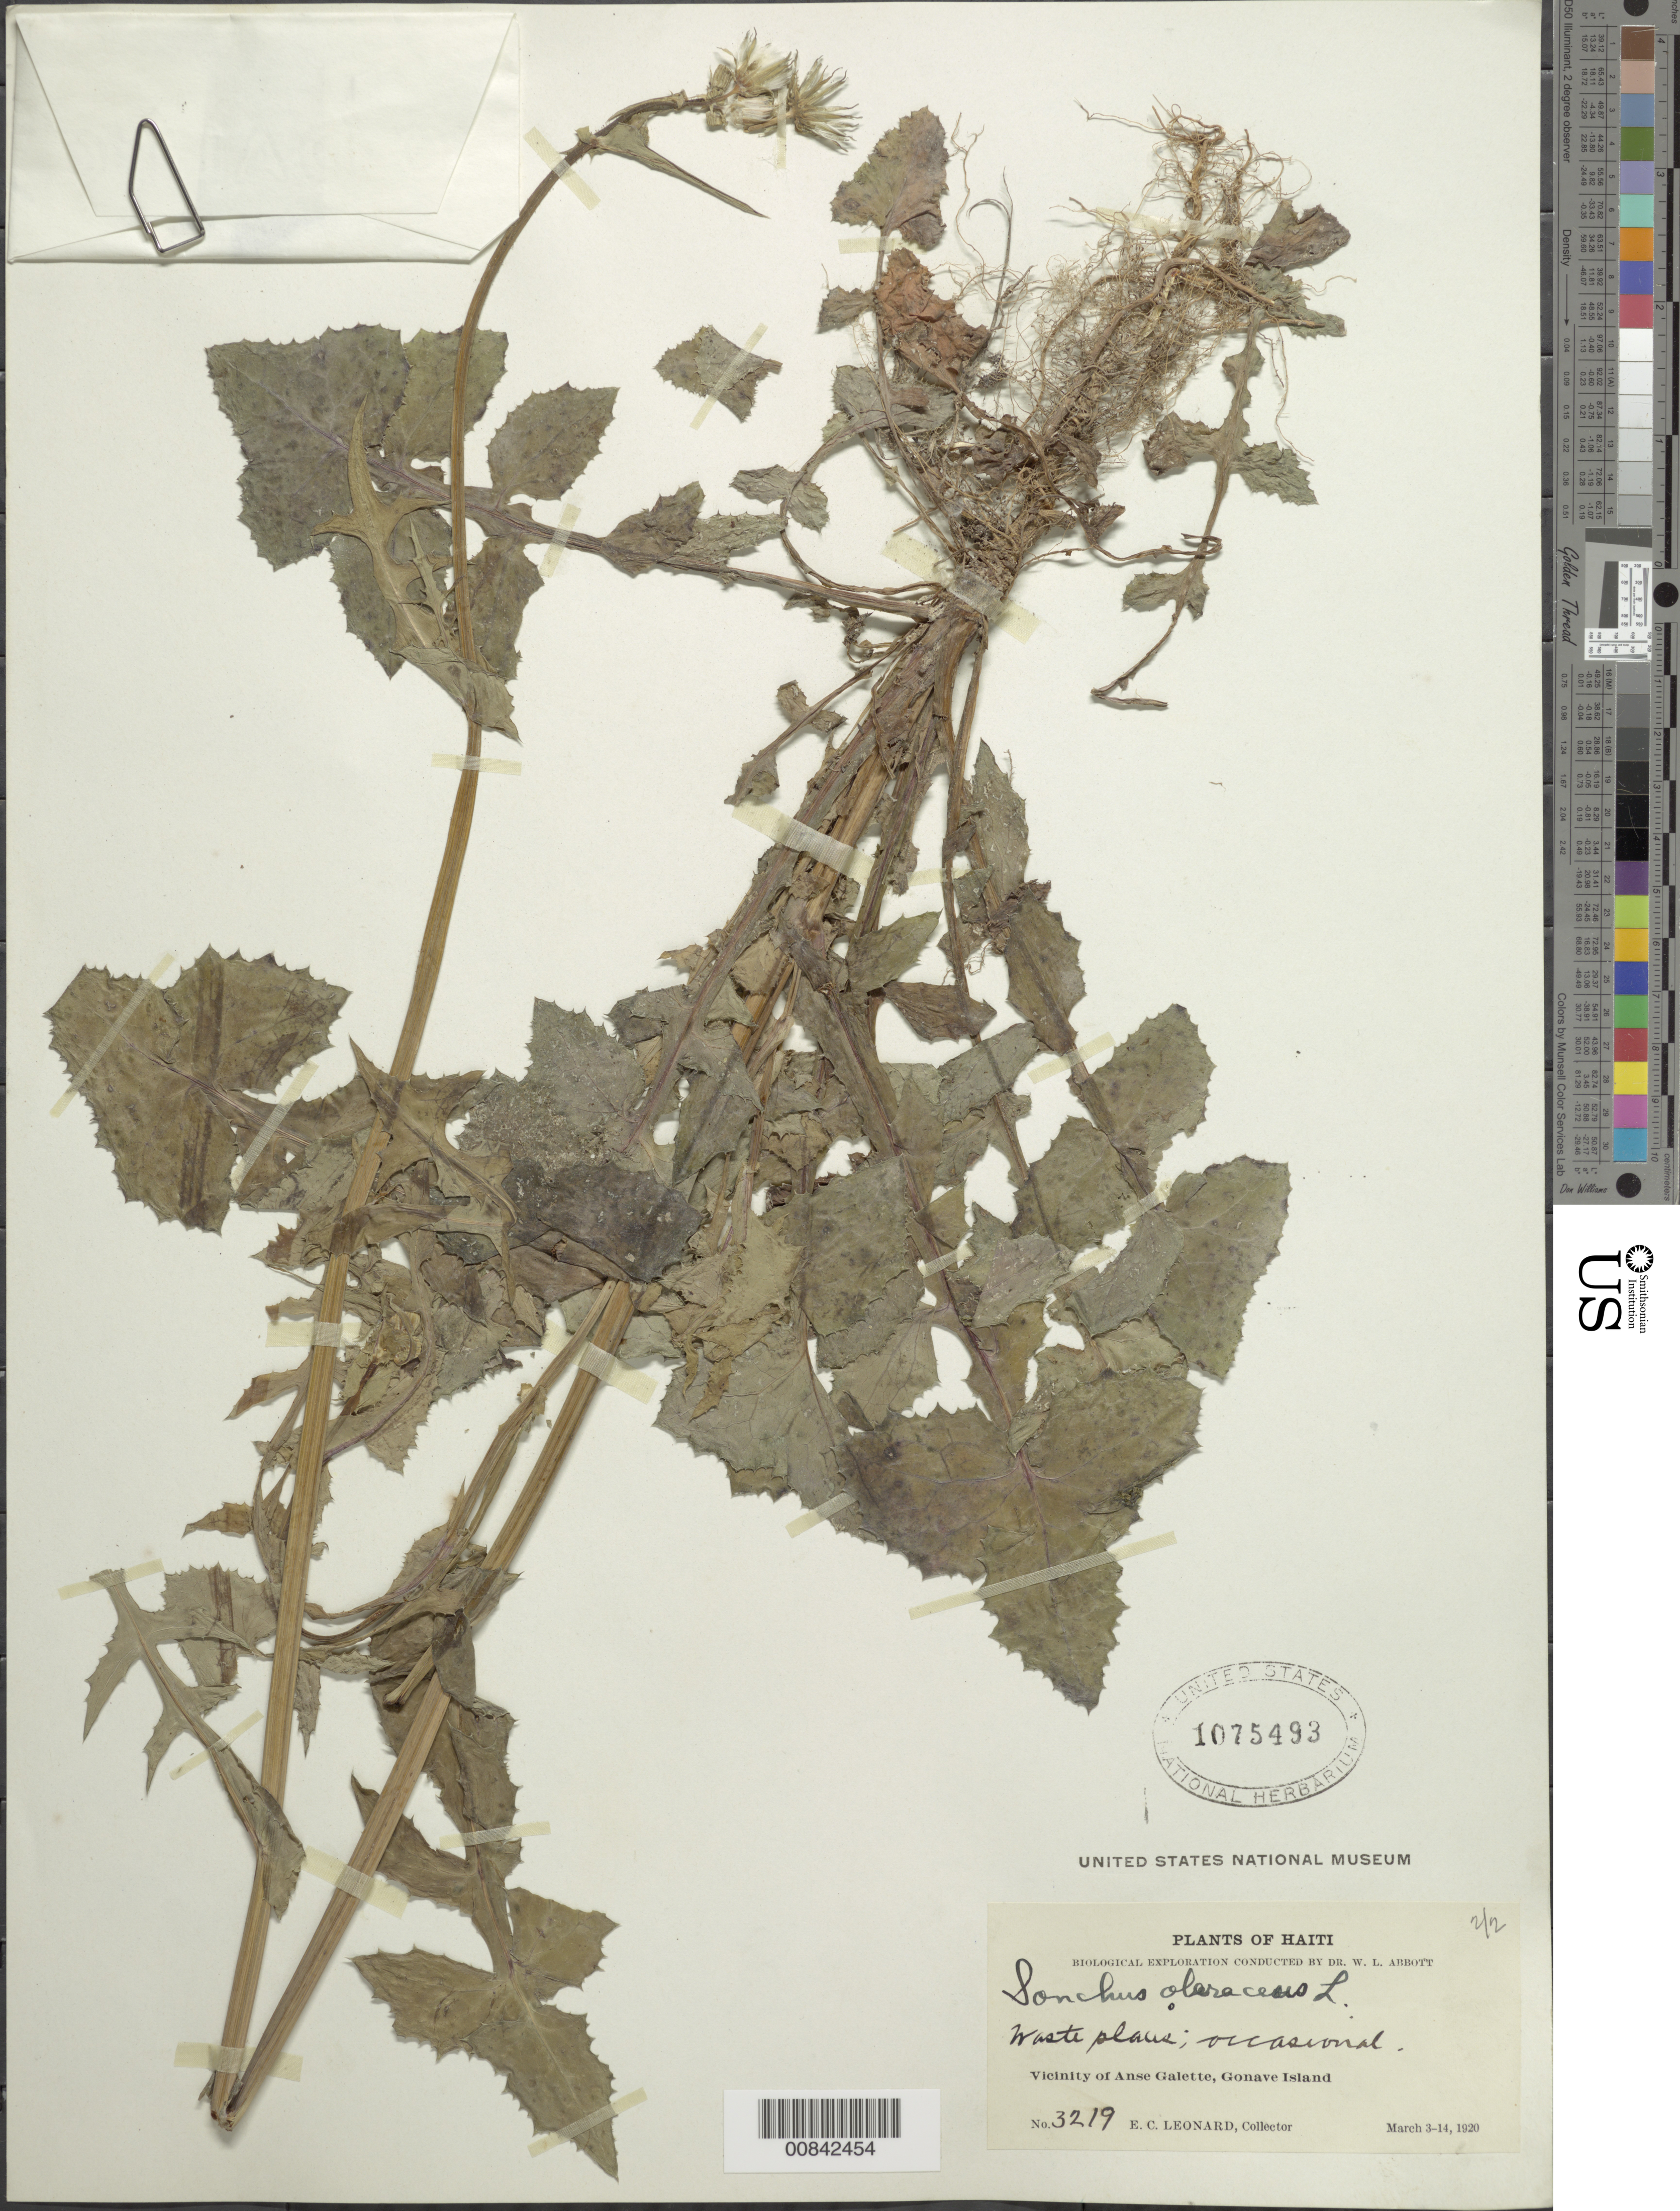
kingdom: Plantae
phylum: Tracheophyta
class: Magnoliopsida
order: Asterales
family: Asteraceae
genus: Sonchus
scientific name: Sonchus oleraceus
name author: L.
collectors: E. C. Leonard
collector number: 3219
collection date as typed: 03 Mar 1920 to 14 Mar 1920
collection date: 1920-03-03/1920-03-14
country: Haiti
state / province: Ouest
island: Île de la Gonâve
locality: Vicinity of Anse Galette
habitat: Waste places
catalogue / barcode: US 1075493